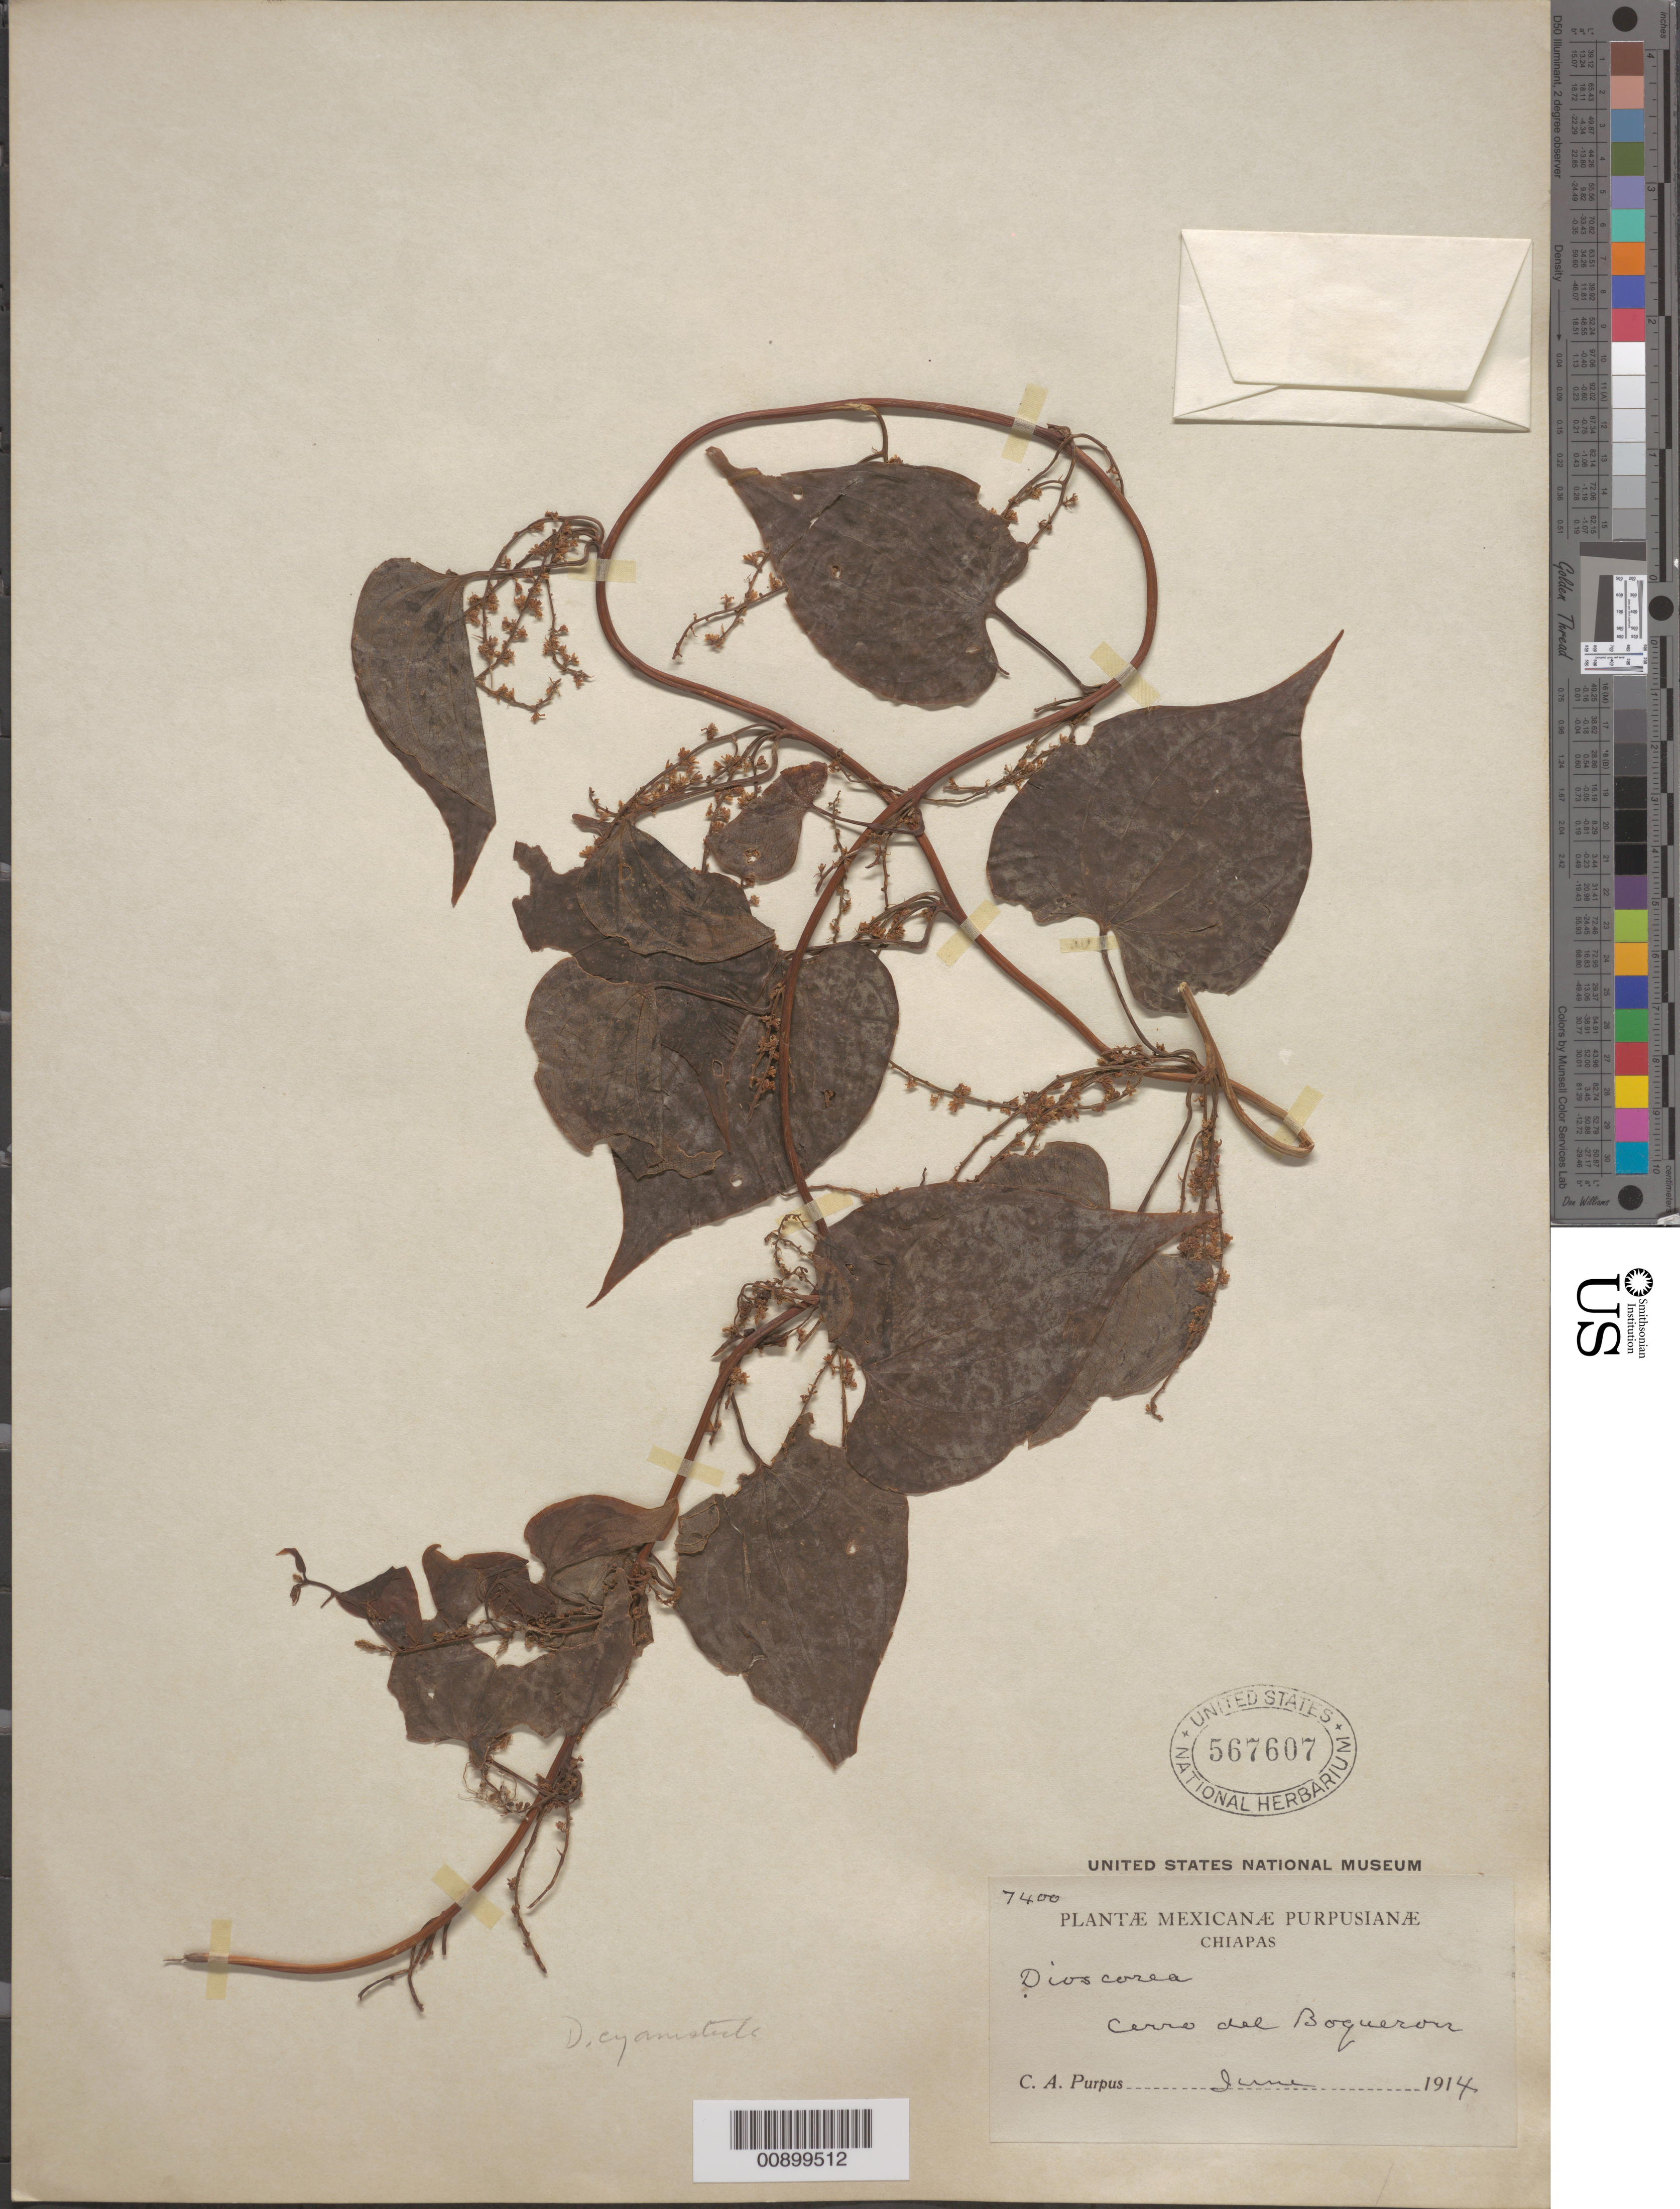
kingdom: Plantae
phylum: Tracheophyta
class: Liliopsida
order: Dioscoreales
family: Dioscoreaceae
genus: Dioscorea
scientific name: Dioscorea cyanisticta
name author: Donn. Sm.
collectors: C. A. Purpus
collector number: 7400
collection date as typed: Jun 1914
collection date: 1914-06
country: Mexico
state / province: Chiapas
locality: Cerro del Boqueron.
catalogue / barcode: US 567607